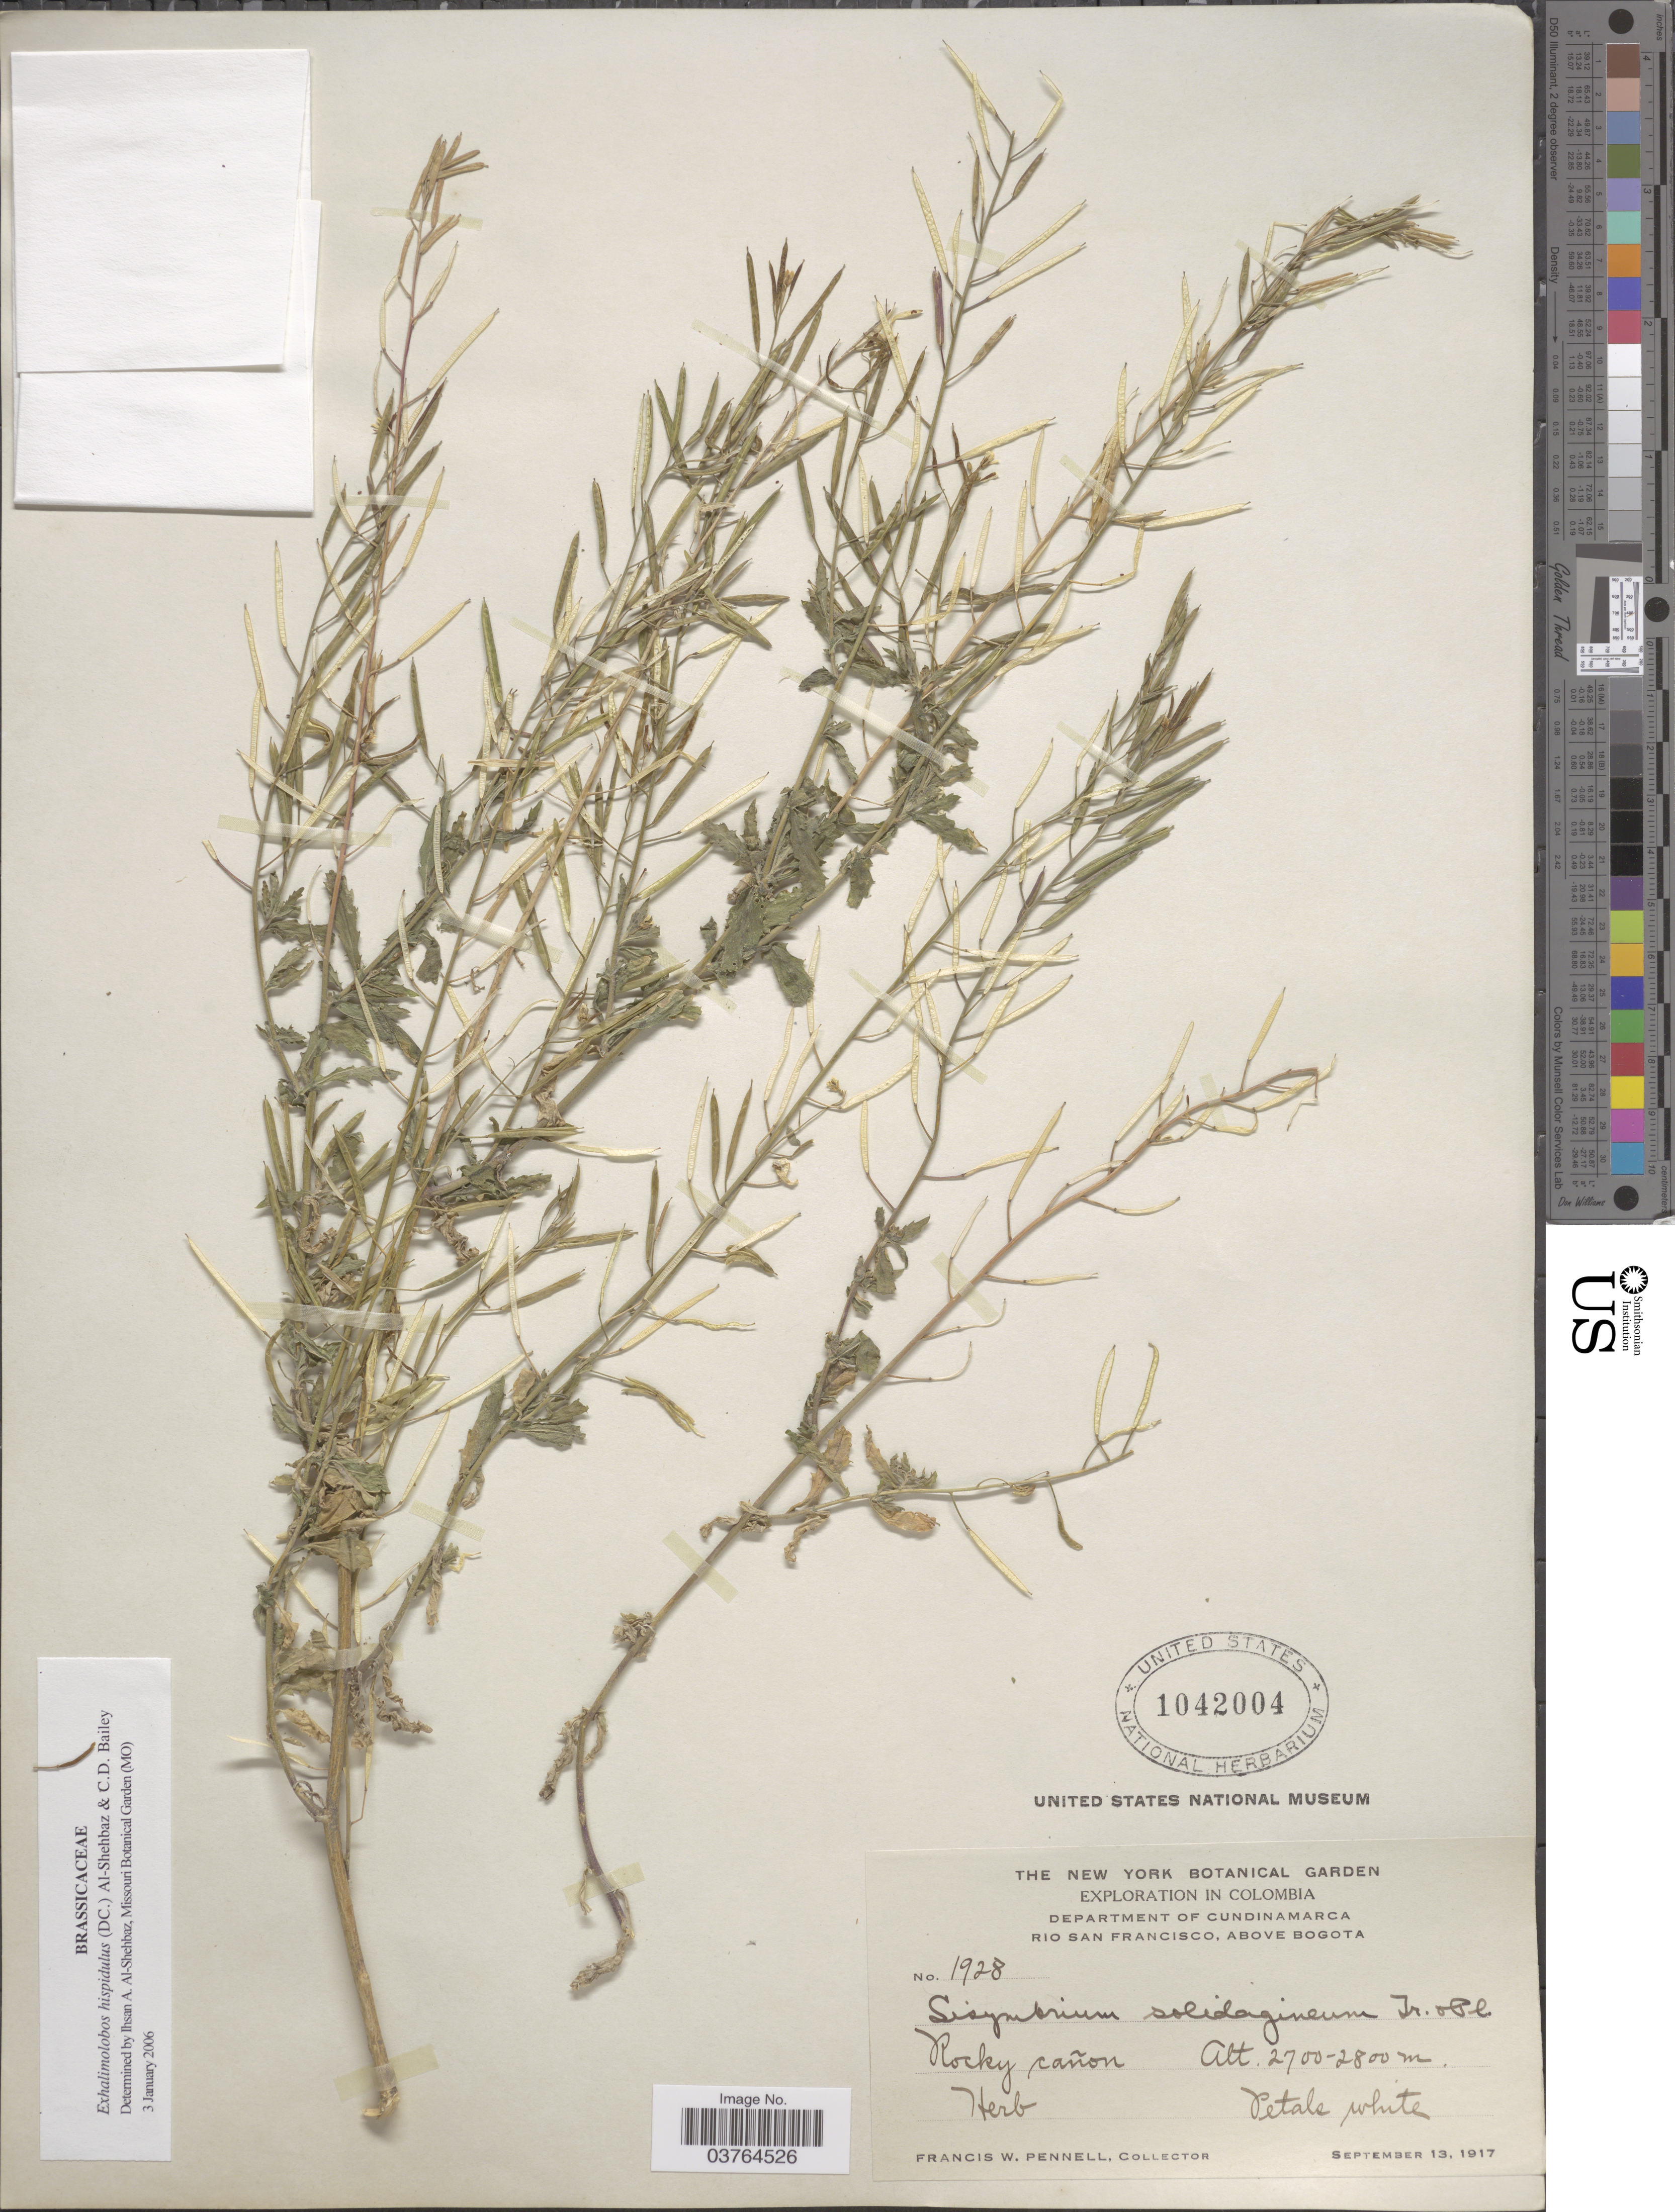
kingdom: Plantae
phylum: Tracheophyta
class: Magnoliopsida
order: Brassicales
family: Brassicaceae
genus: Exhalimolobos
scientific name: Exhalimolobos hispidulus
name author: (DC.) Al-Shehbaz & C.D. Bailey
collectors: F. W. Pennell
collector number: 1928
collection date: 1917-09-13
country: Colombia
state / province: Cundinamarca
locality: Department of Cundinamarca. Rio San Francisco, above Bogota. Rocky Cañon.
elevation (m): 2700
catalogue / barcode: US 1042004